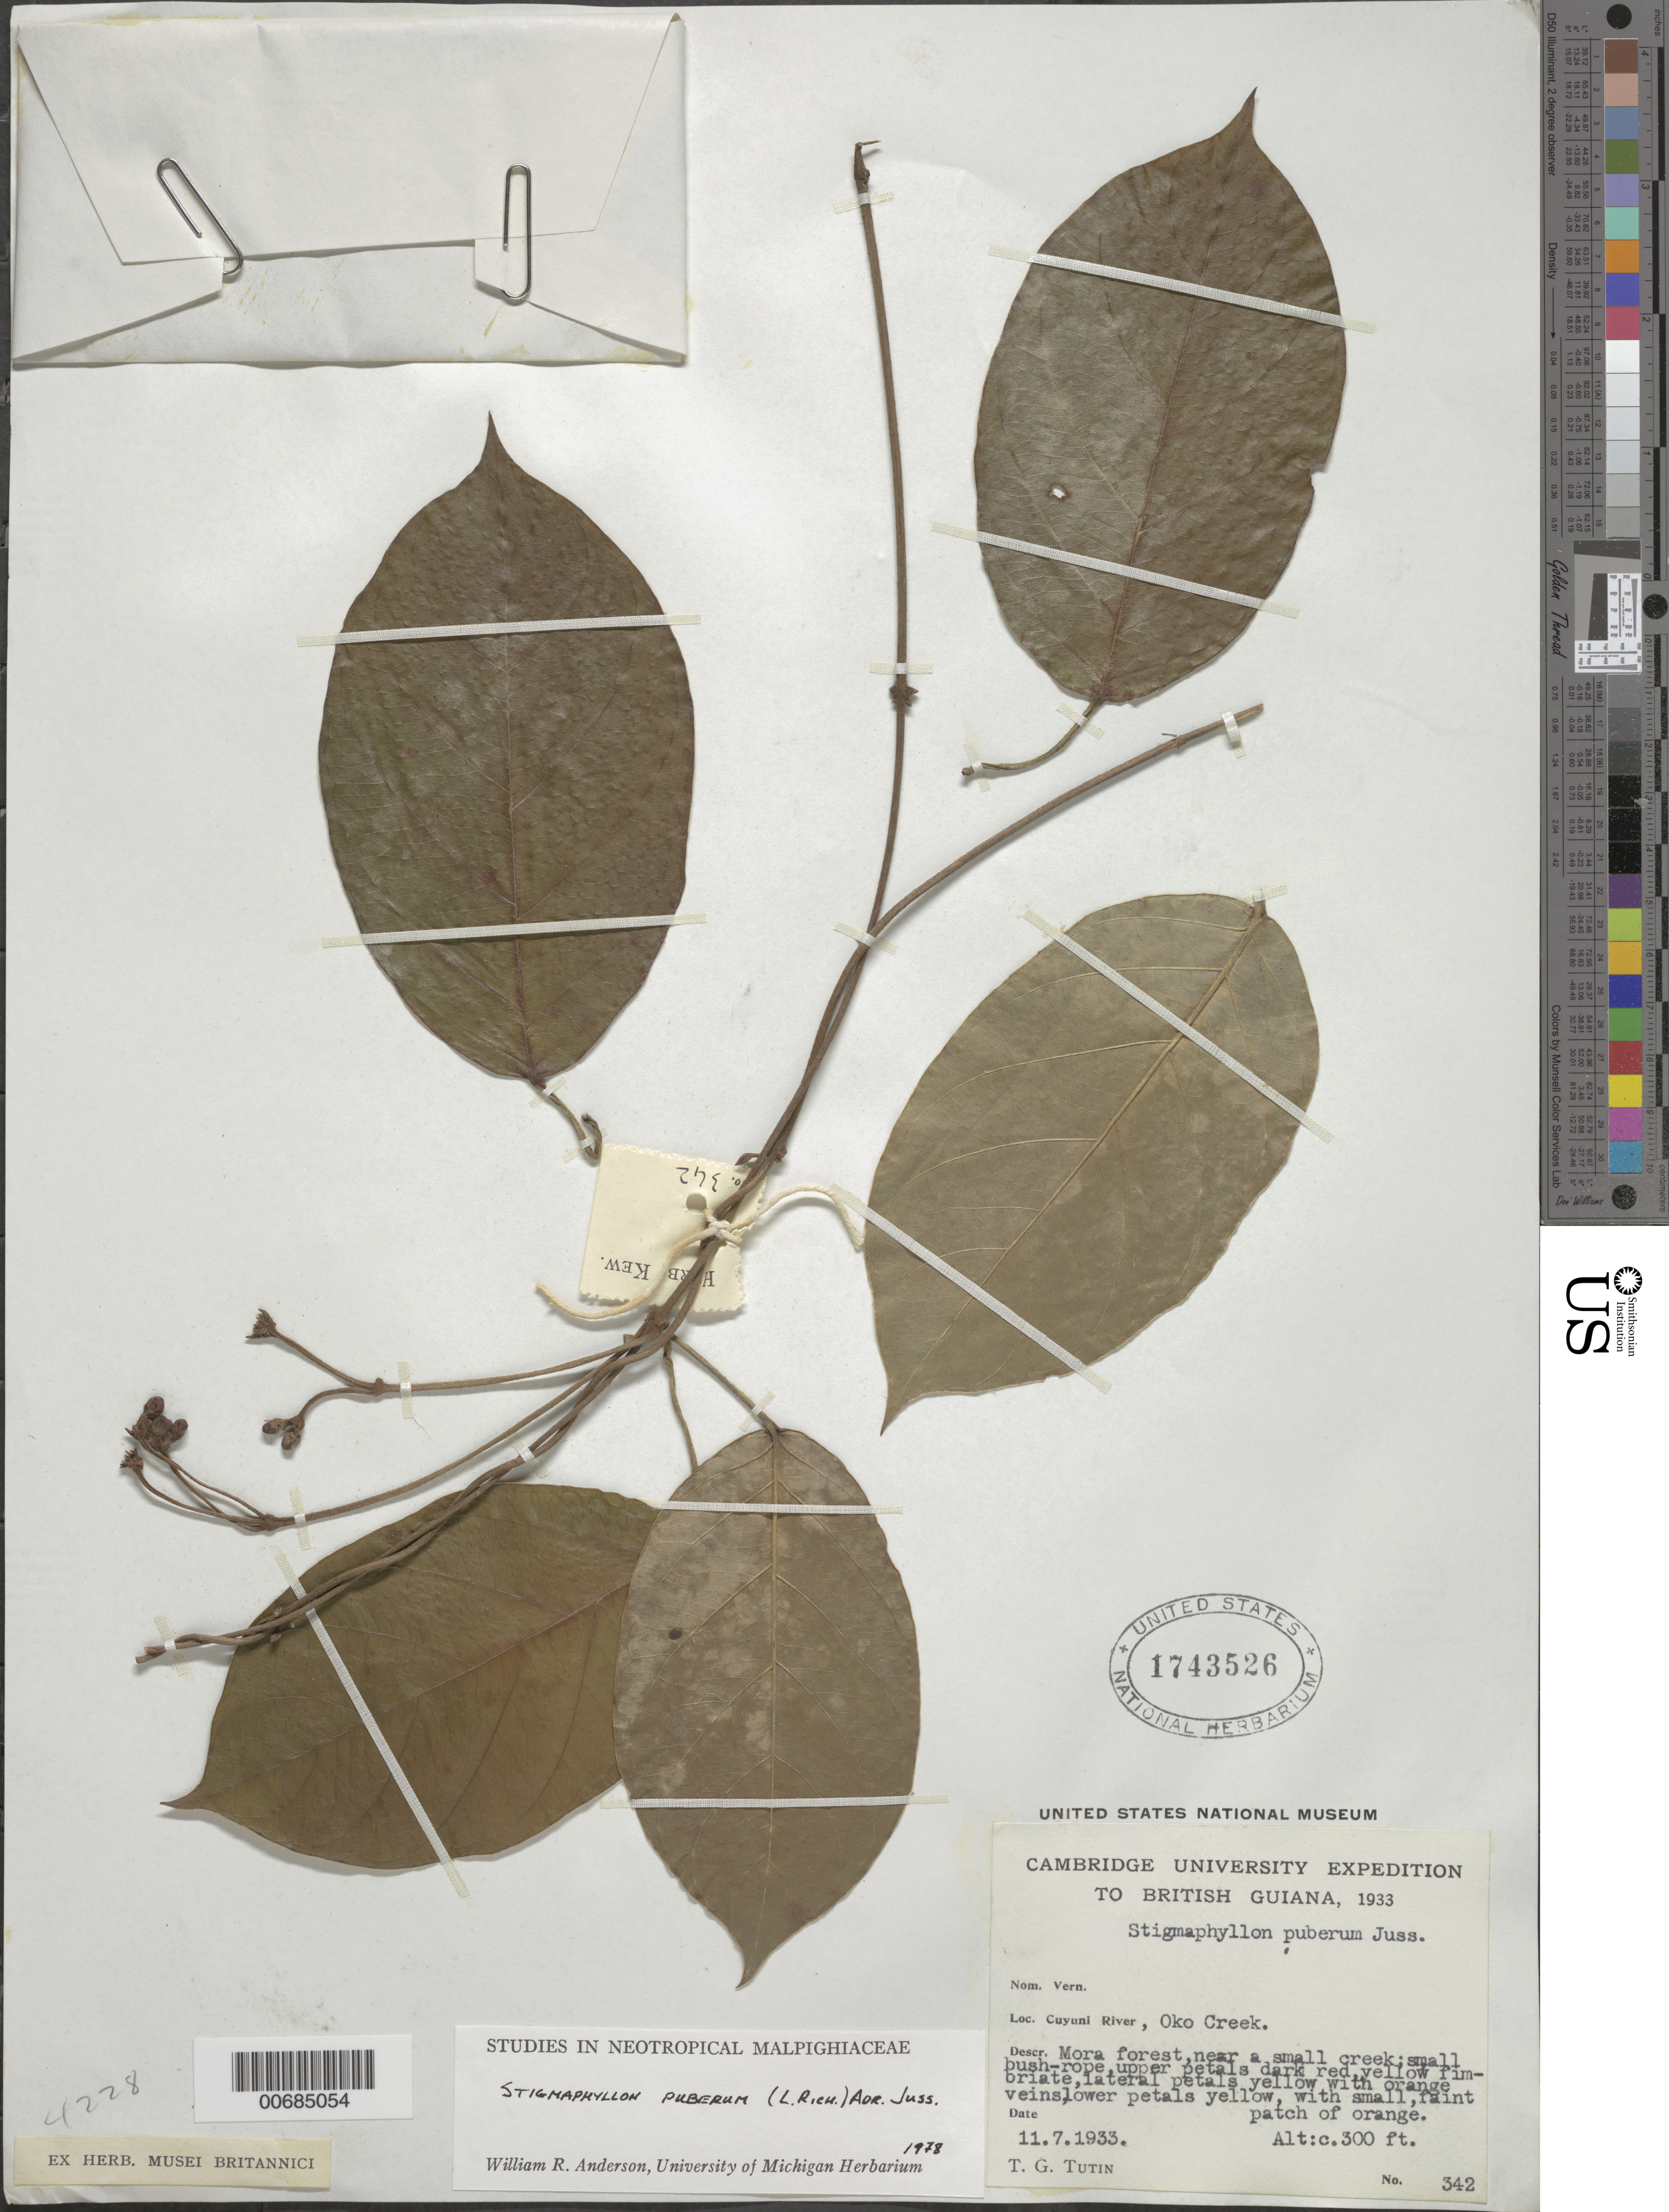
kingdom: Plantae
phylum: Tracheophyta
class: Magnoliopsida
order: Malpighiales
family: Malpighiaceae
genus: Stigmaphyllon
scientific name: Stigmaphyllon puberum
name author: (Rich.) A. Juss.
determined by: Anderson, W. R., (MICH), University of Michigan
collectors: T. G. Tutin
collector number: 342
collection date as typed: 11-Jul-33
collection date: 1933-07-11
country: Guyana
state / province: Cuyuni-Mazaruni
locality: Oko Creek, Cuyuni R.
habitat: Mora forest, near creek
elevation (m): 91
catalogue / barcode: US 1743526